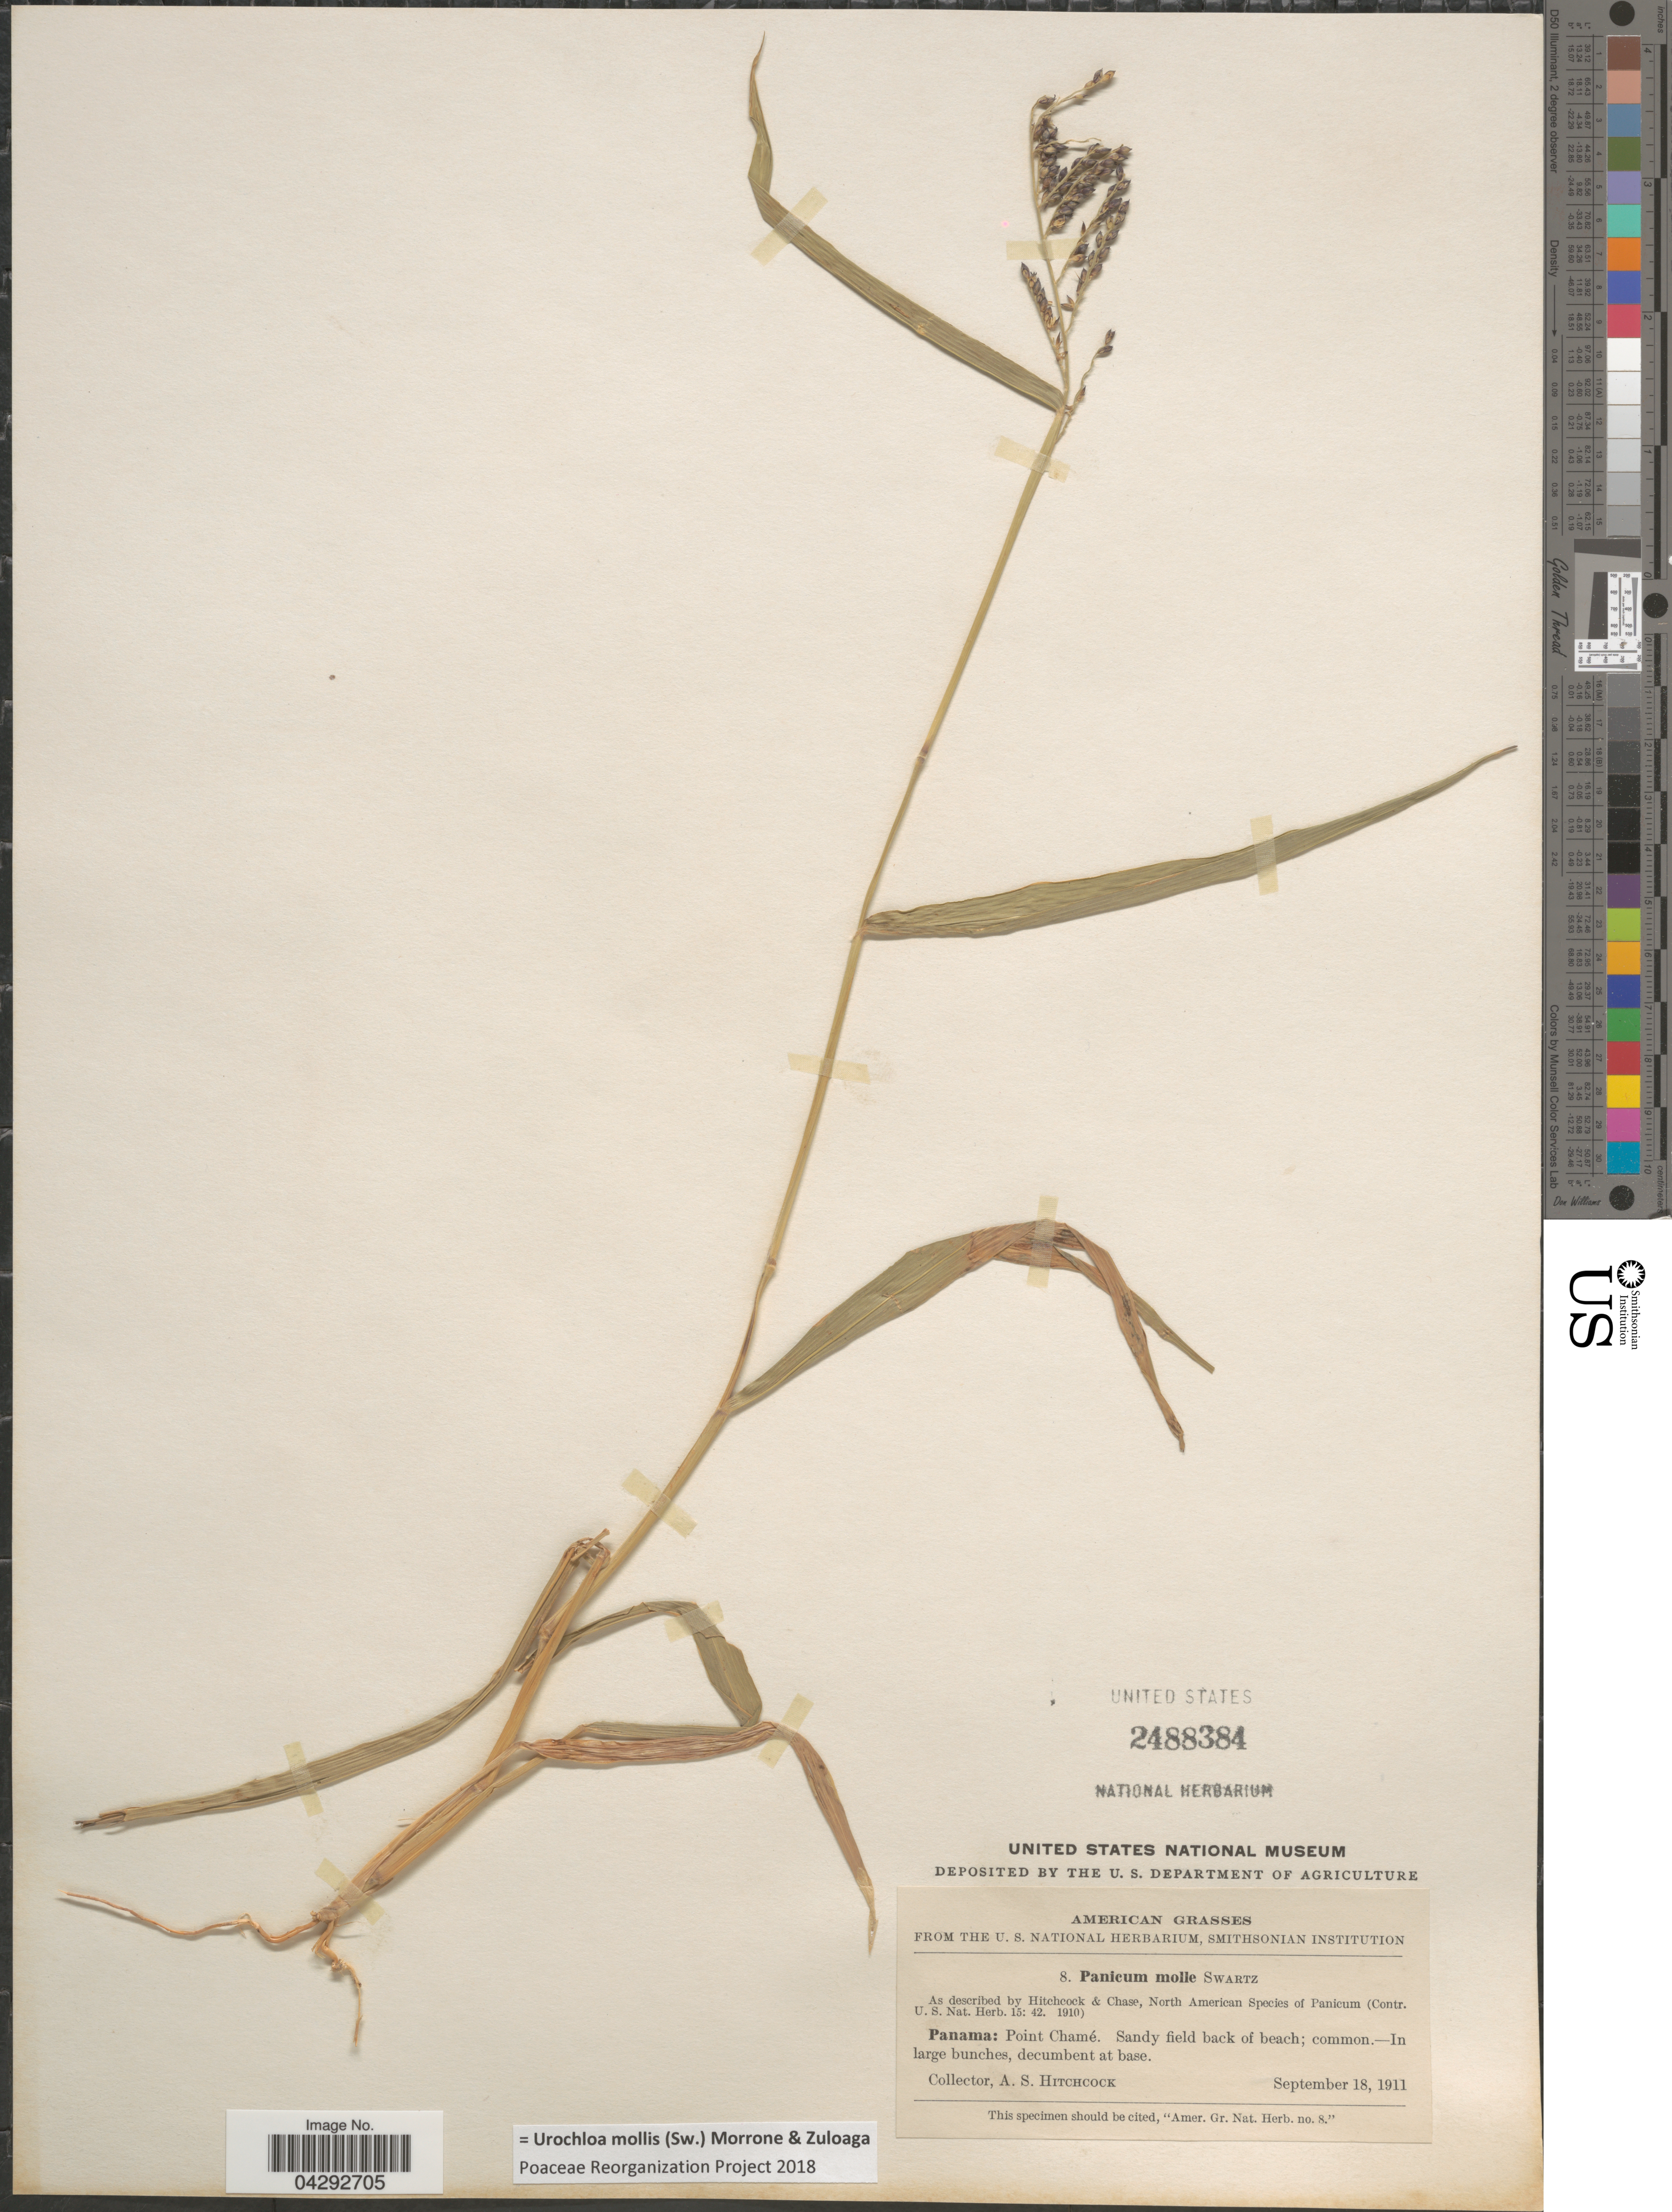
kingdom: Plantae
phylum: Tracheophyta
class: Liliopsida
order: Poales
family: Poaceae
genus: Urochloa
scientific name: Urochloa mollis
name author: (Sw.) Morrone & Zuloaga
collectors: A. S. Hitchcock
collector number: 8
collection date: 1911-09-18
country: Panama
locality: Point Chamé.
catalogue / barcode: US 2488384